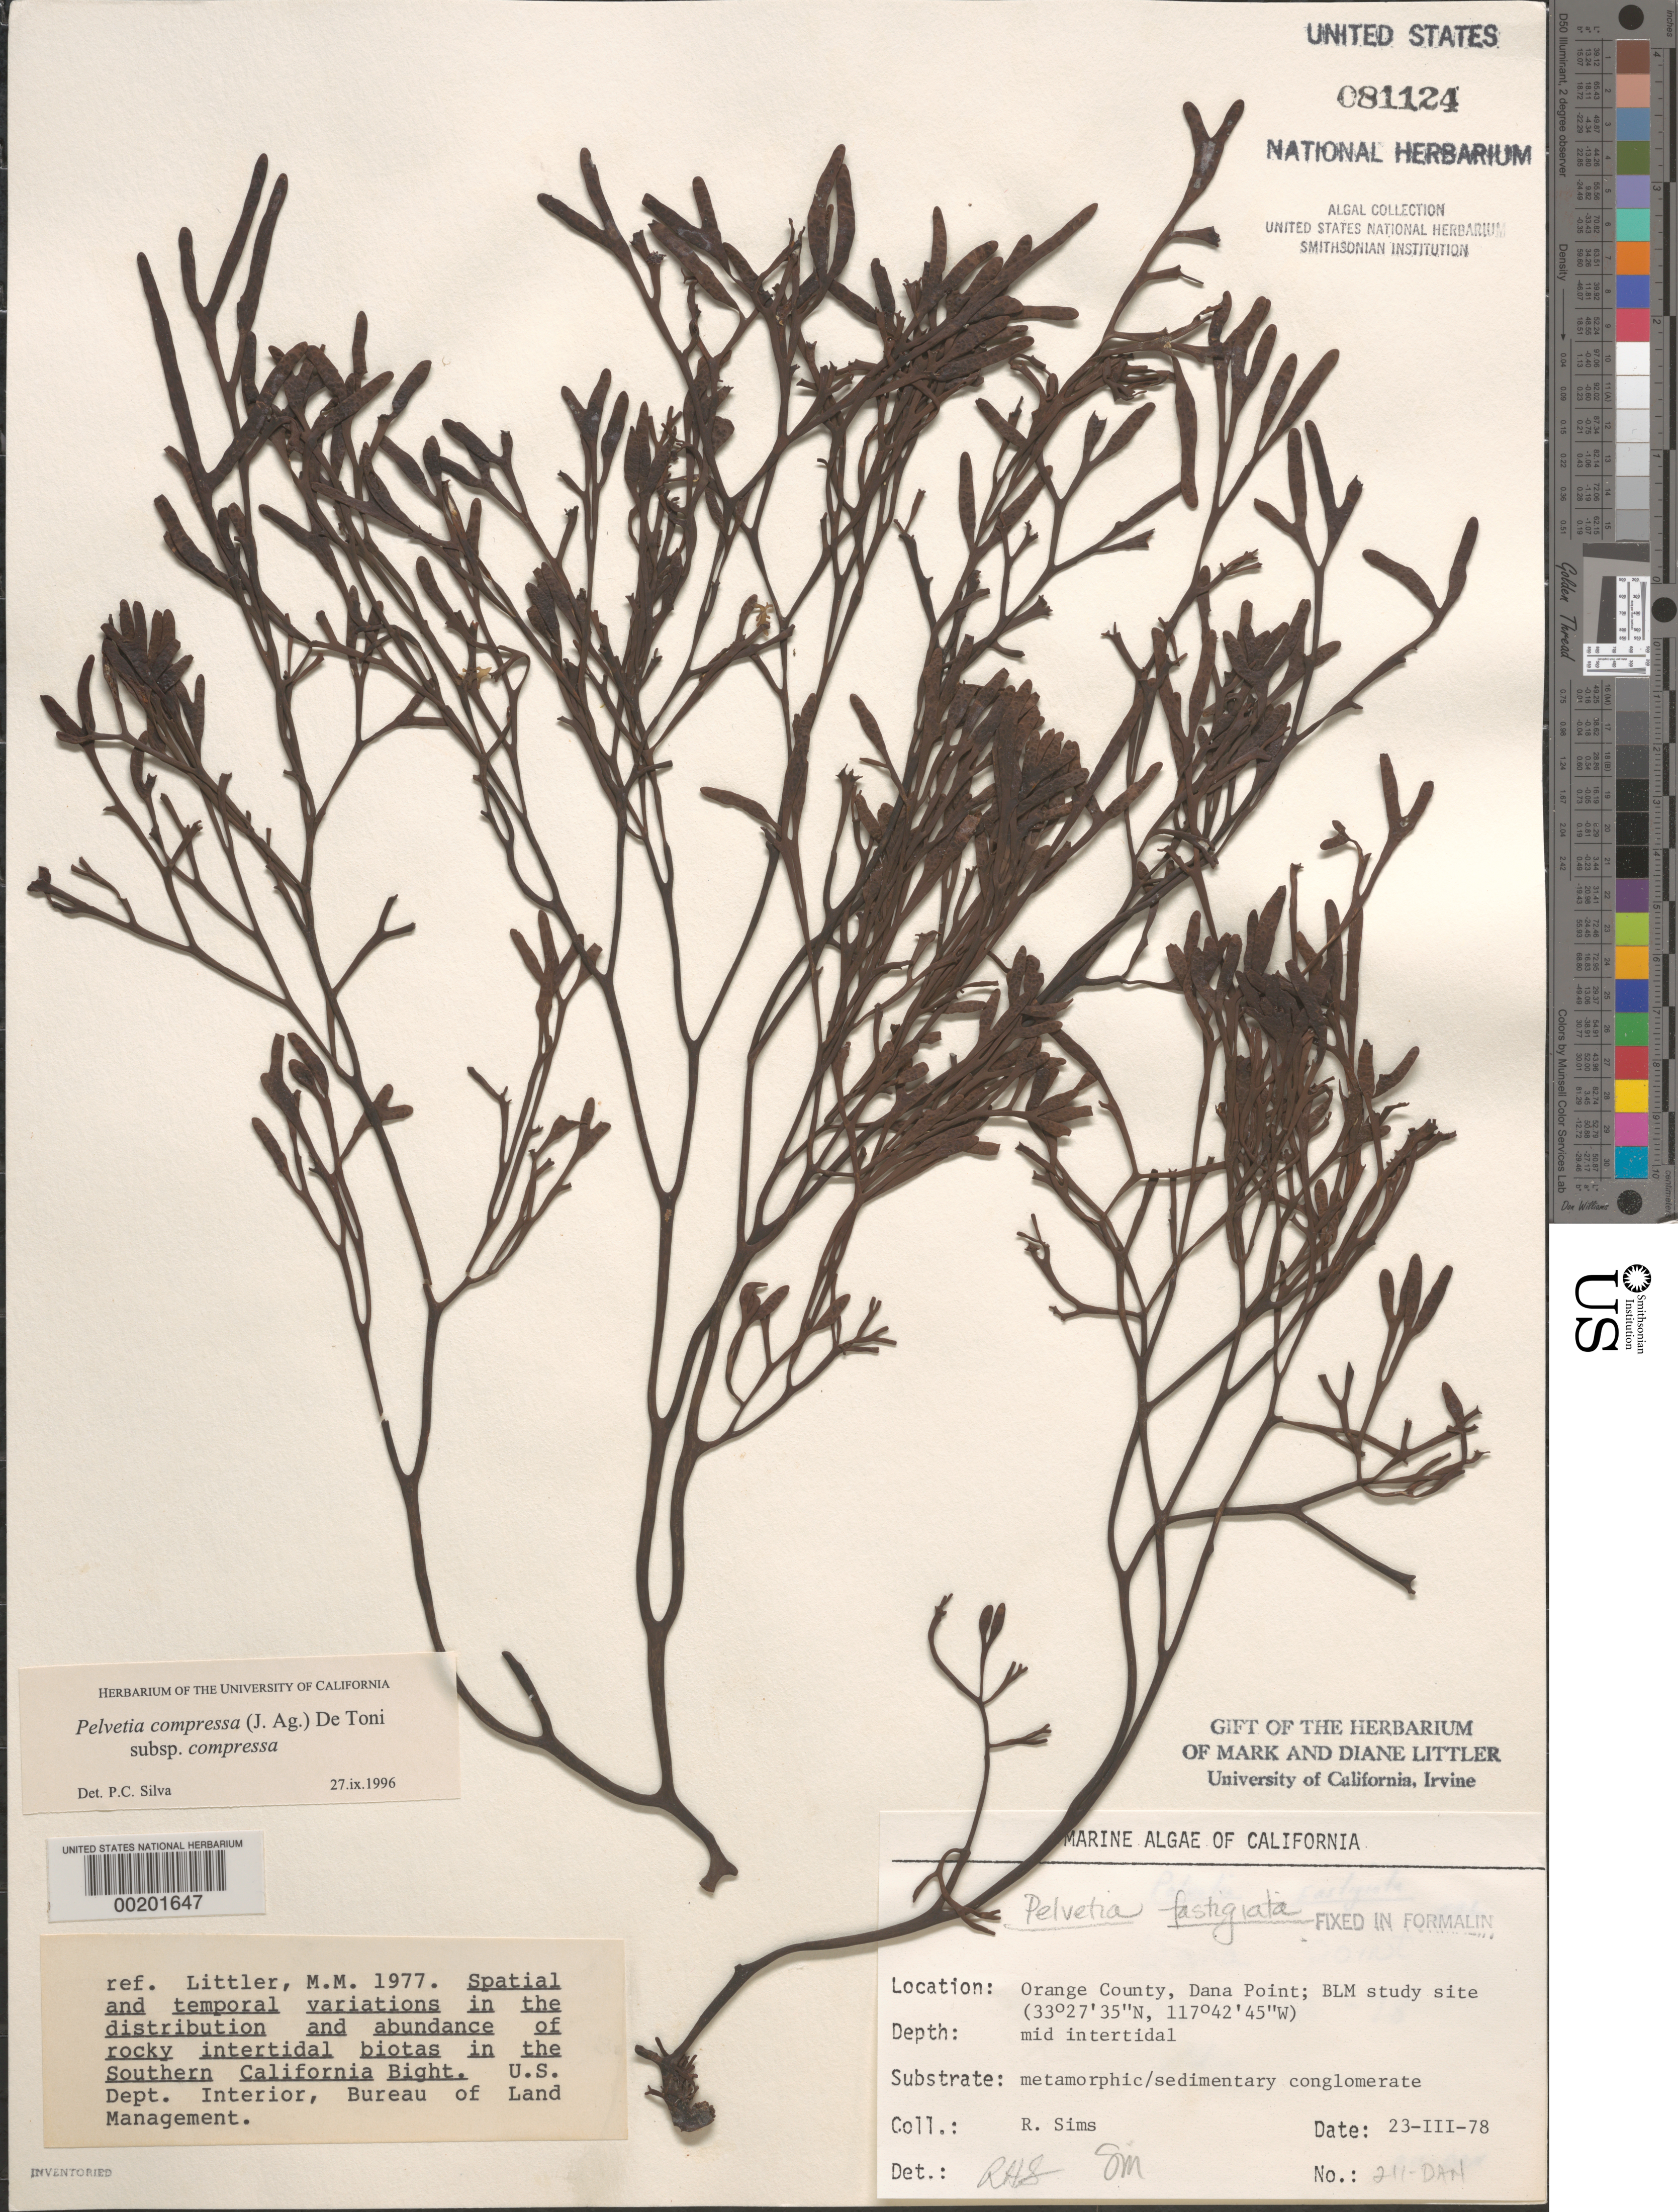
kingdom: Chromista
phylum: Ochrophyta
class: Phaeophyceae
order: Fucales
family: Fucaceae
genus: Silvetia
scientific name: Silvetia compressa subsp. compressa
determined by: Silva, P. C.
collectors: R. H. Sims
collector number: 211-DAN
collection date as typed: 23 Mar 1978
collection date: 1978-03-23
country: United States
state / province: California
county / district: Orange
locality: Dana Point, 1 km north of marina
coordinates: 33 27'35"N, 117 42'45"W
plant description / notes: BLM-SOCALBIGHT Rocky Intertidal Survey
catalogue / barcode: US 81124